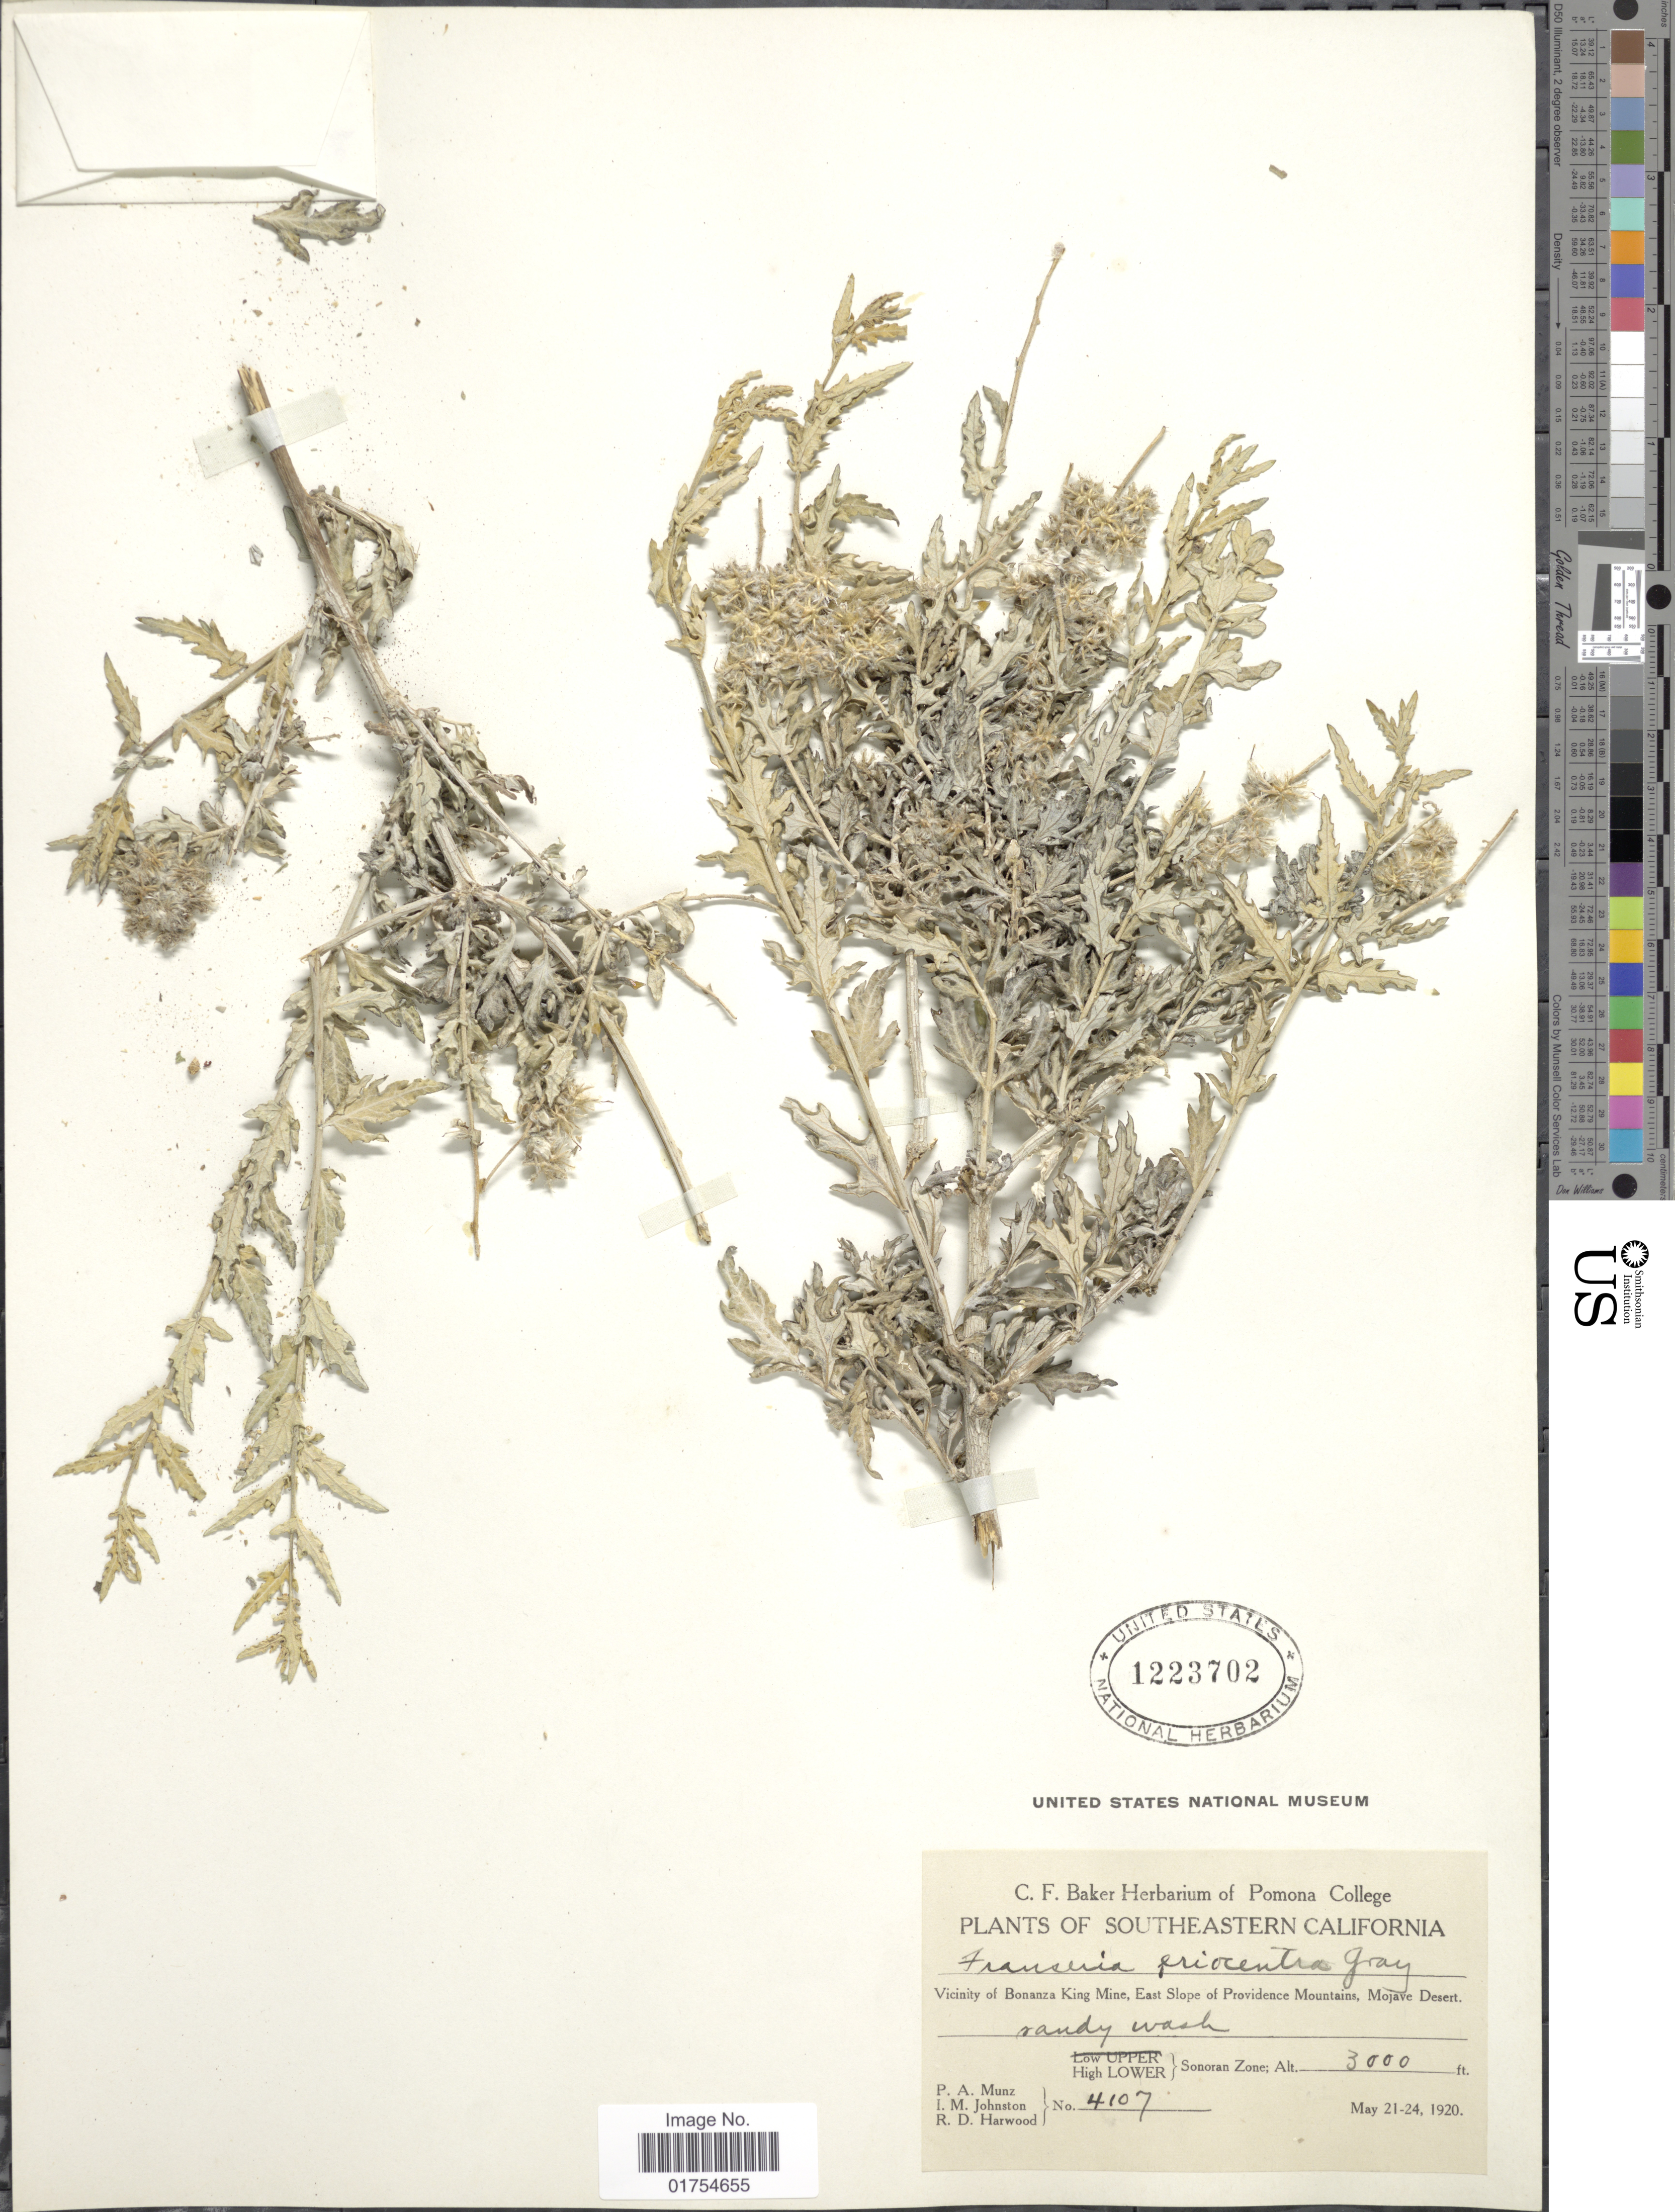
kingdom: Plantae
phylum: Tracheophyta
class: Magnoliopsida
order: Asterales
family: Asteraceae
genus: Franseria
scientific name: Franseria eriocentra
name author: A. Gray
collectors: P. A. Munz, I.M. Johnston & R. Harwood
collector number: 4107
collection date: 1920-05-21/1920-05-24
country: United States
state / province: California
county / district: San Bernardino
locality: Vicinity of Bonanza King Mine, East slope of Providence Mountains, Mojave Desert. Southeastern California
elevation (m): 914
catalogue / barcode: US 1223702